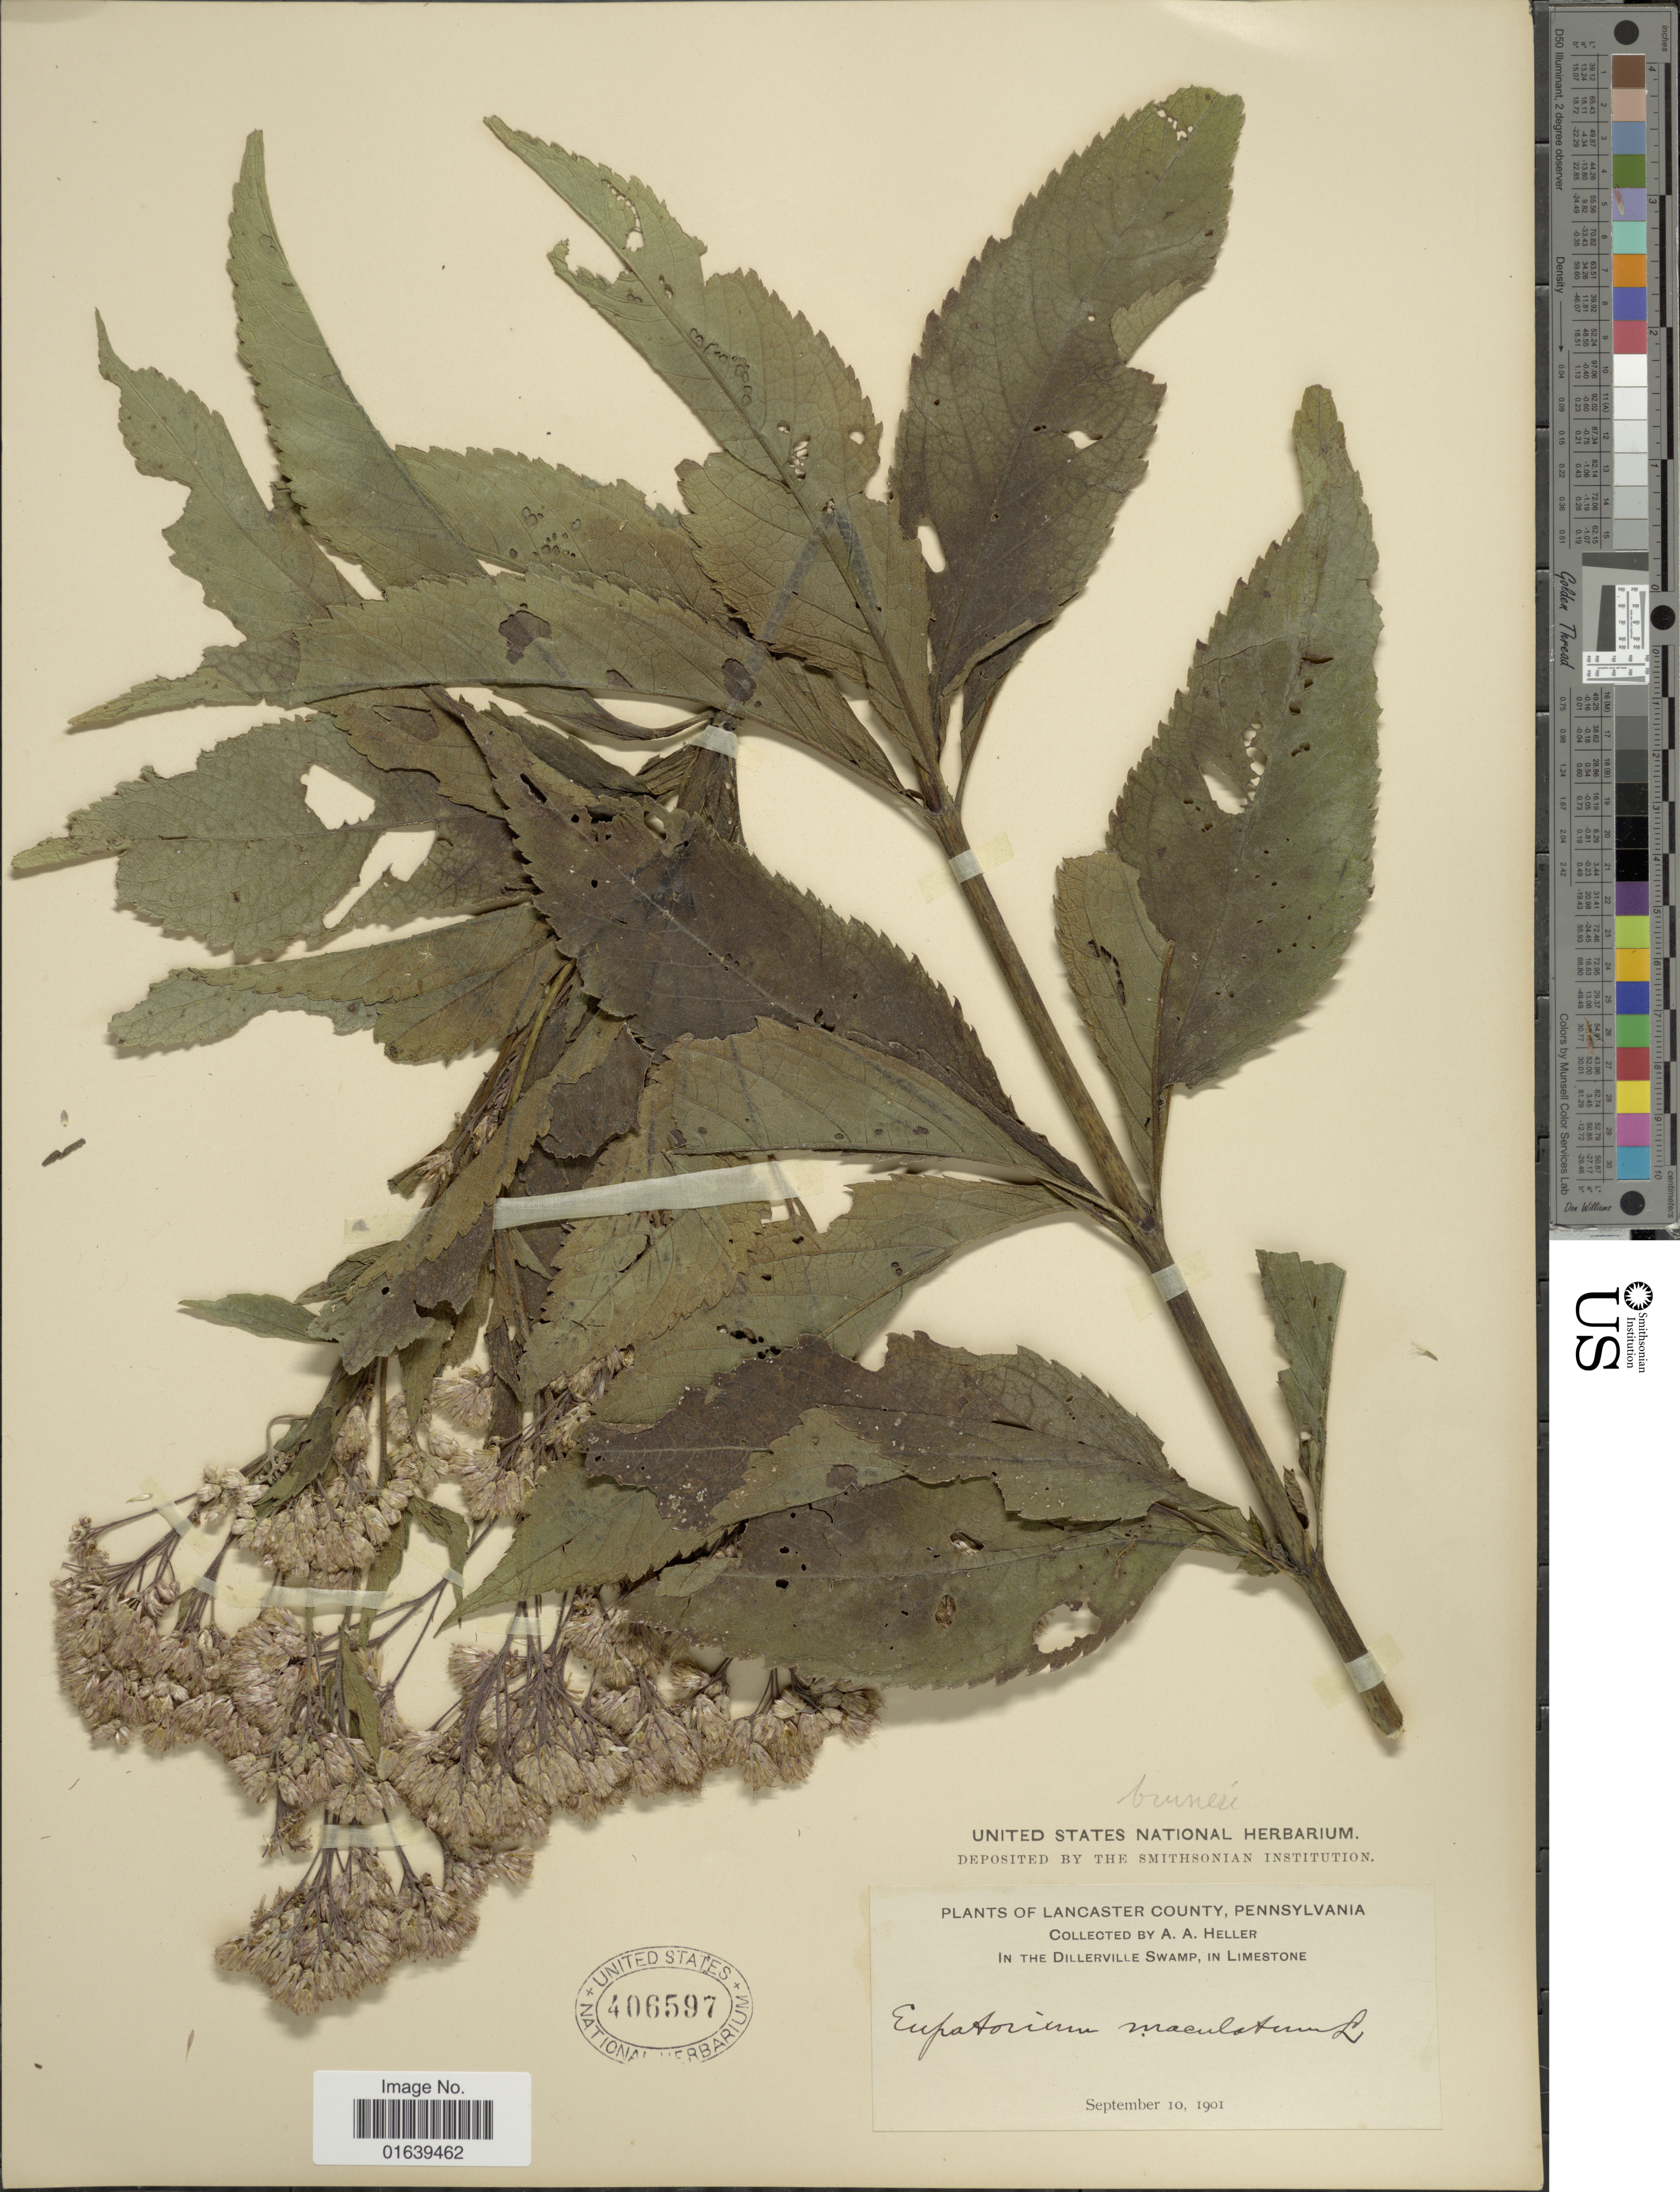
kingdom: Plantae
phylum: Tracheophyta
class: Magnoliopsida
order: Asterales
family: Asteraceae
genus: Eupatorium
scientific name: Eupatorium maculatum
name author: L.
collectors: A. A. Heller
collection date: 1901-09-10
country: United States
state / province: Pennsylvania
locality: Lancaster County, In the Dillerville Swamp, in Limestone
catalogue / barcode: US 406597